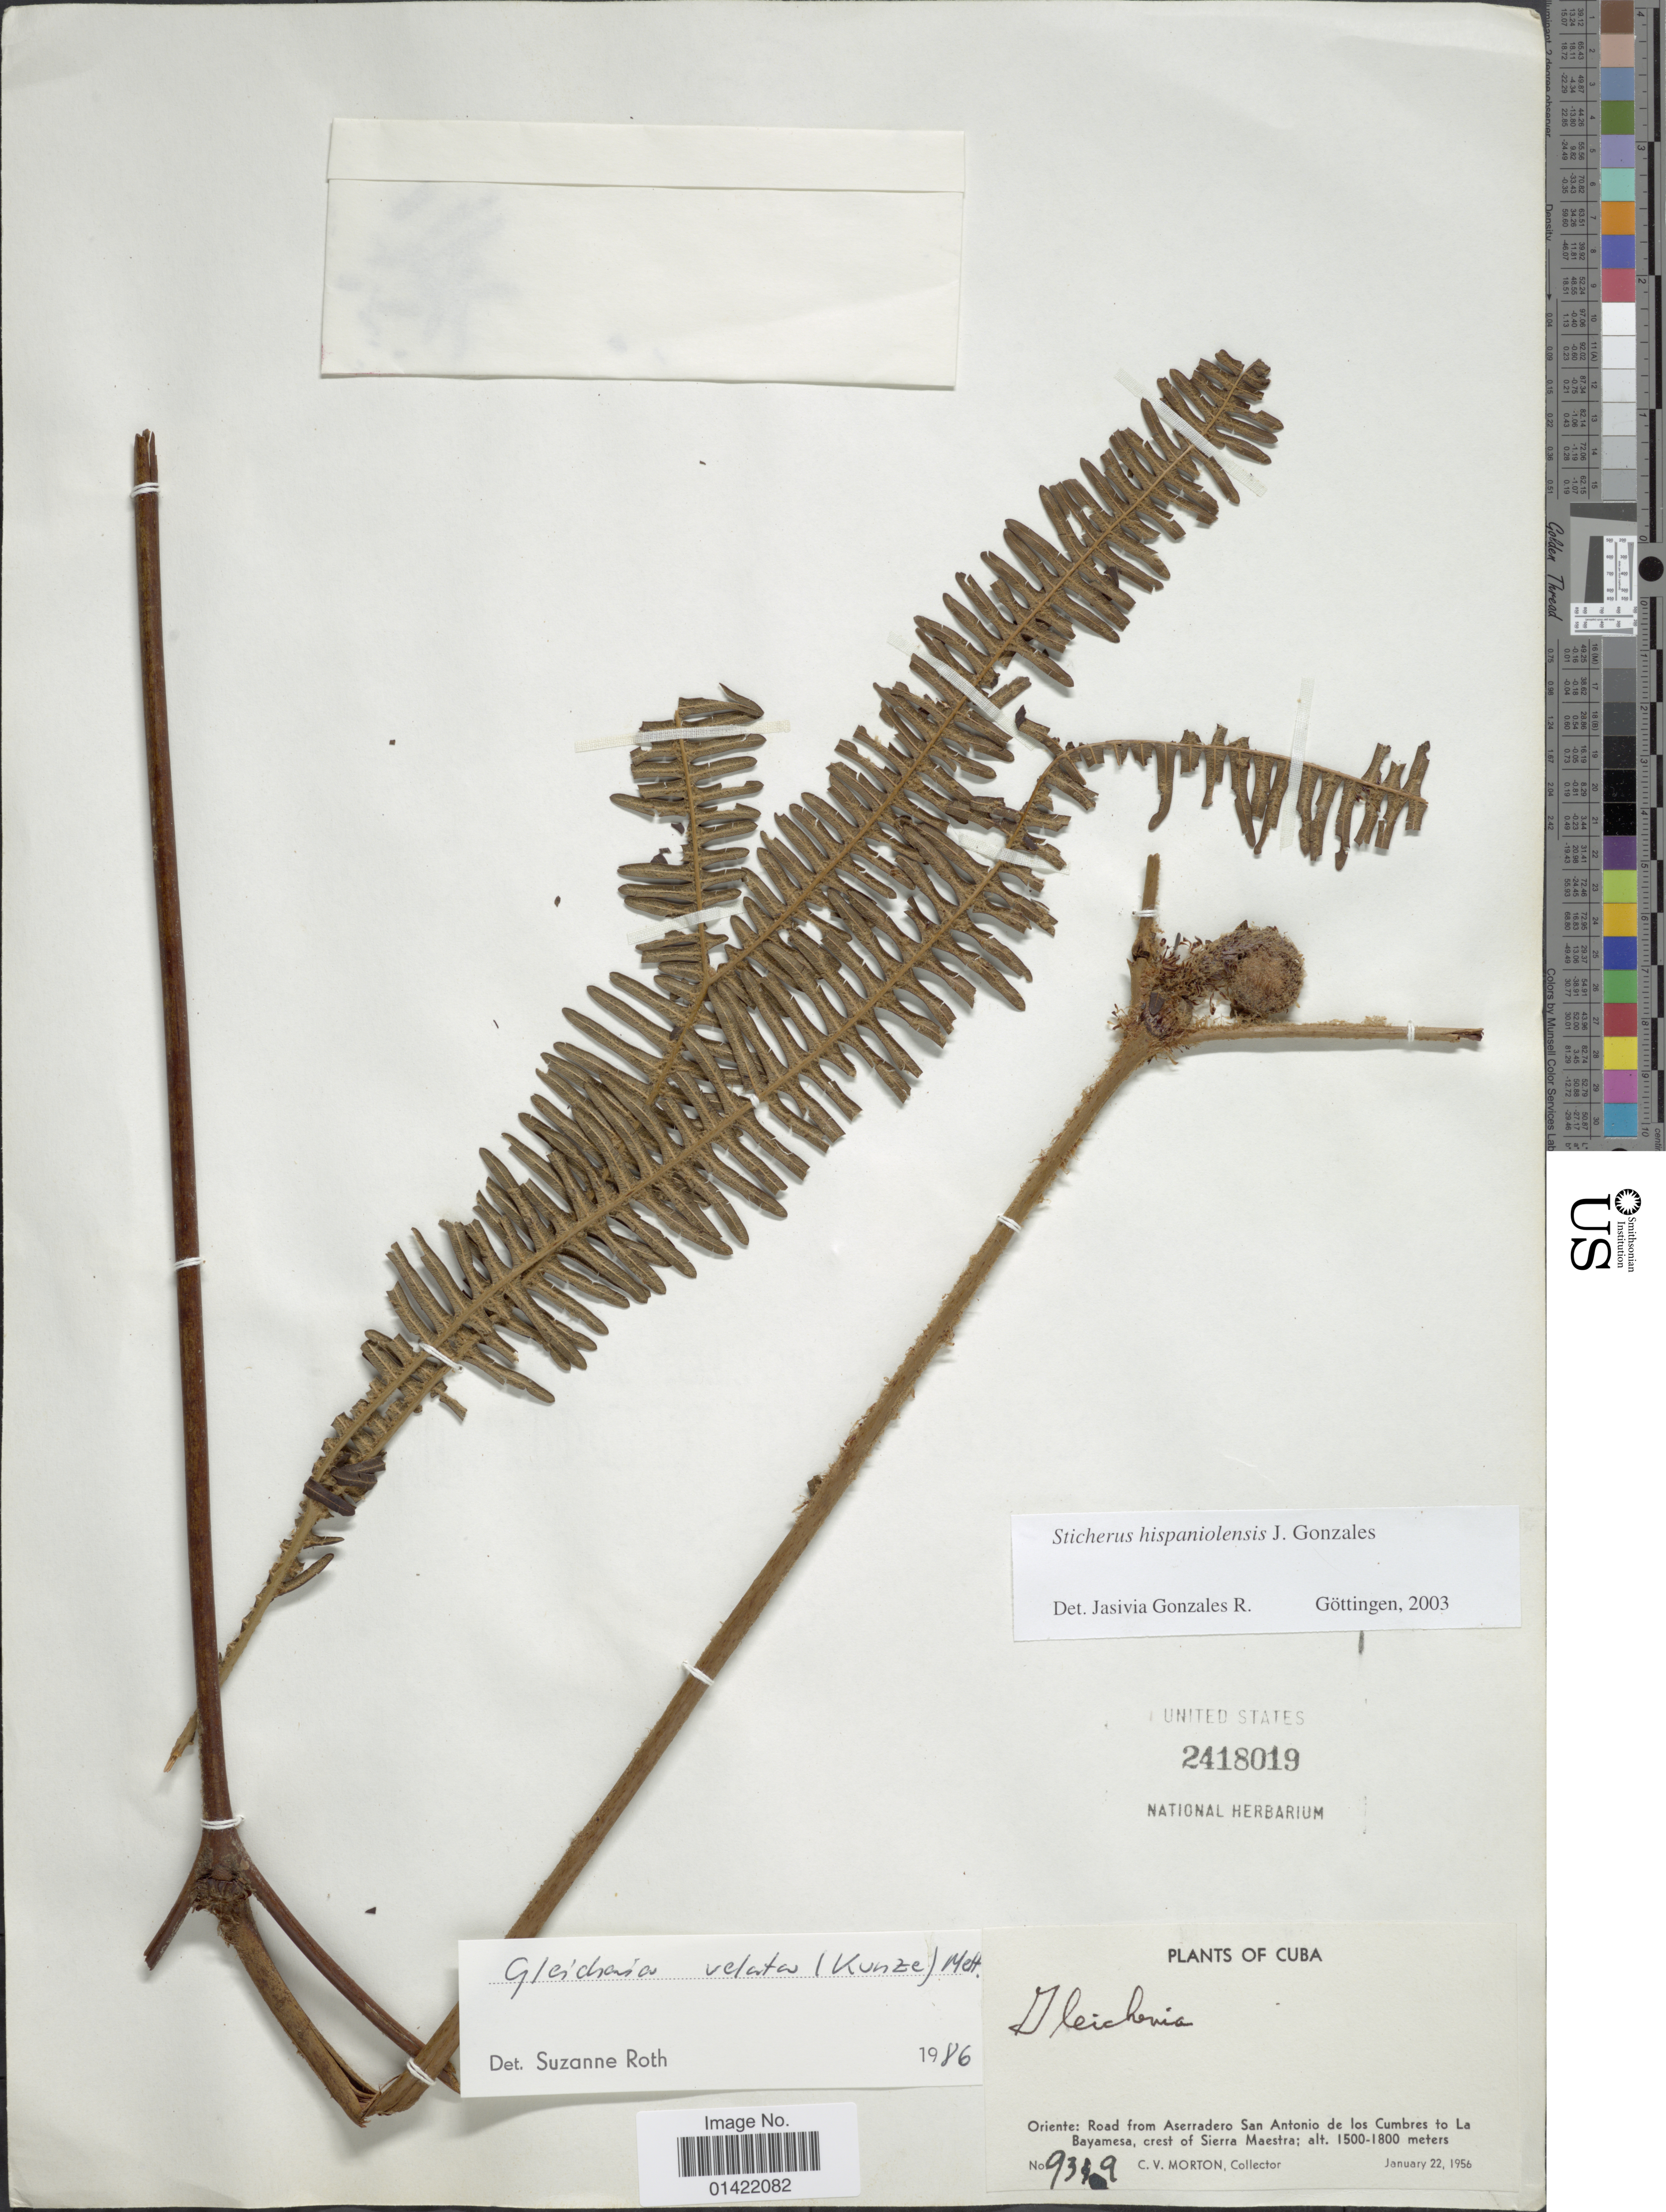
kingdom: Plantae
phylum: Tracheophyta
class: Polypodiopsida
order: Gleicheniales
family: Gleicheniaceae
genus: Sticherus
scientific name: Sticherus hispaniolensis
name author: J. Gonzales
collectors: C. V. Morton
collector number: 9319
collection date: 1956-01-22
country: Cuba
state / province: Oriente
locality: Road from Aserradero San Antonio de los Cumbres to La Bayamesa, crest of Sierra Maestra.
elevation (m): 1500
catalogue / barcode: US 2418019